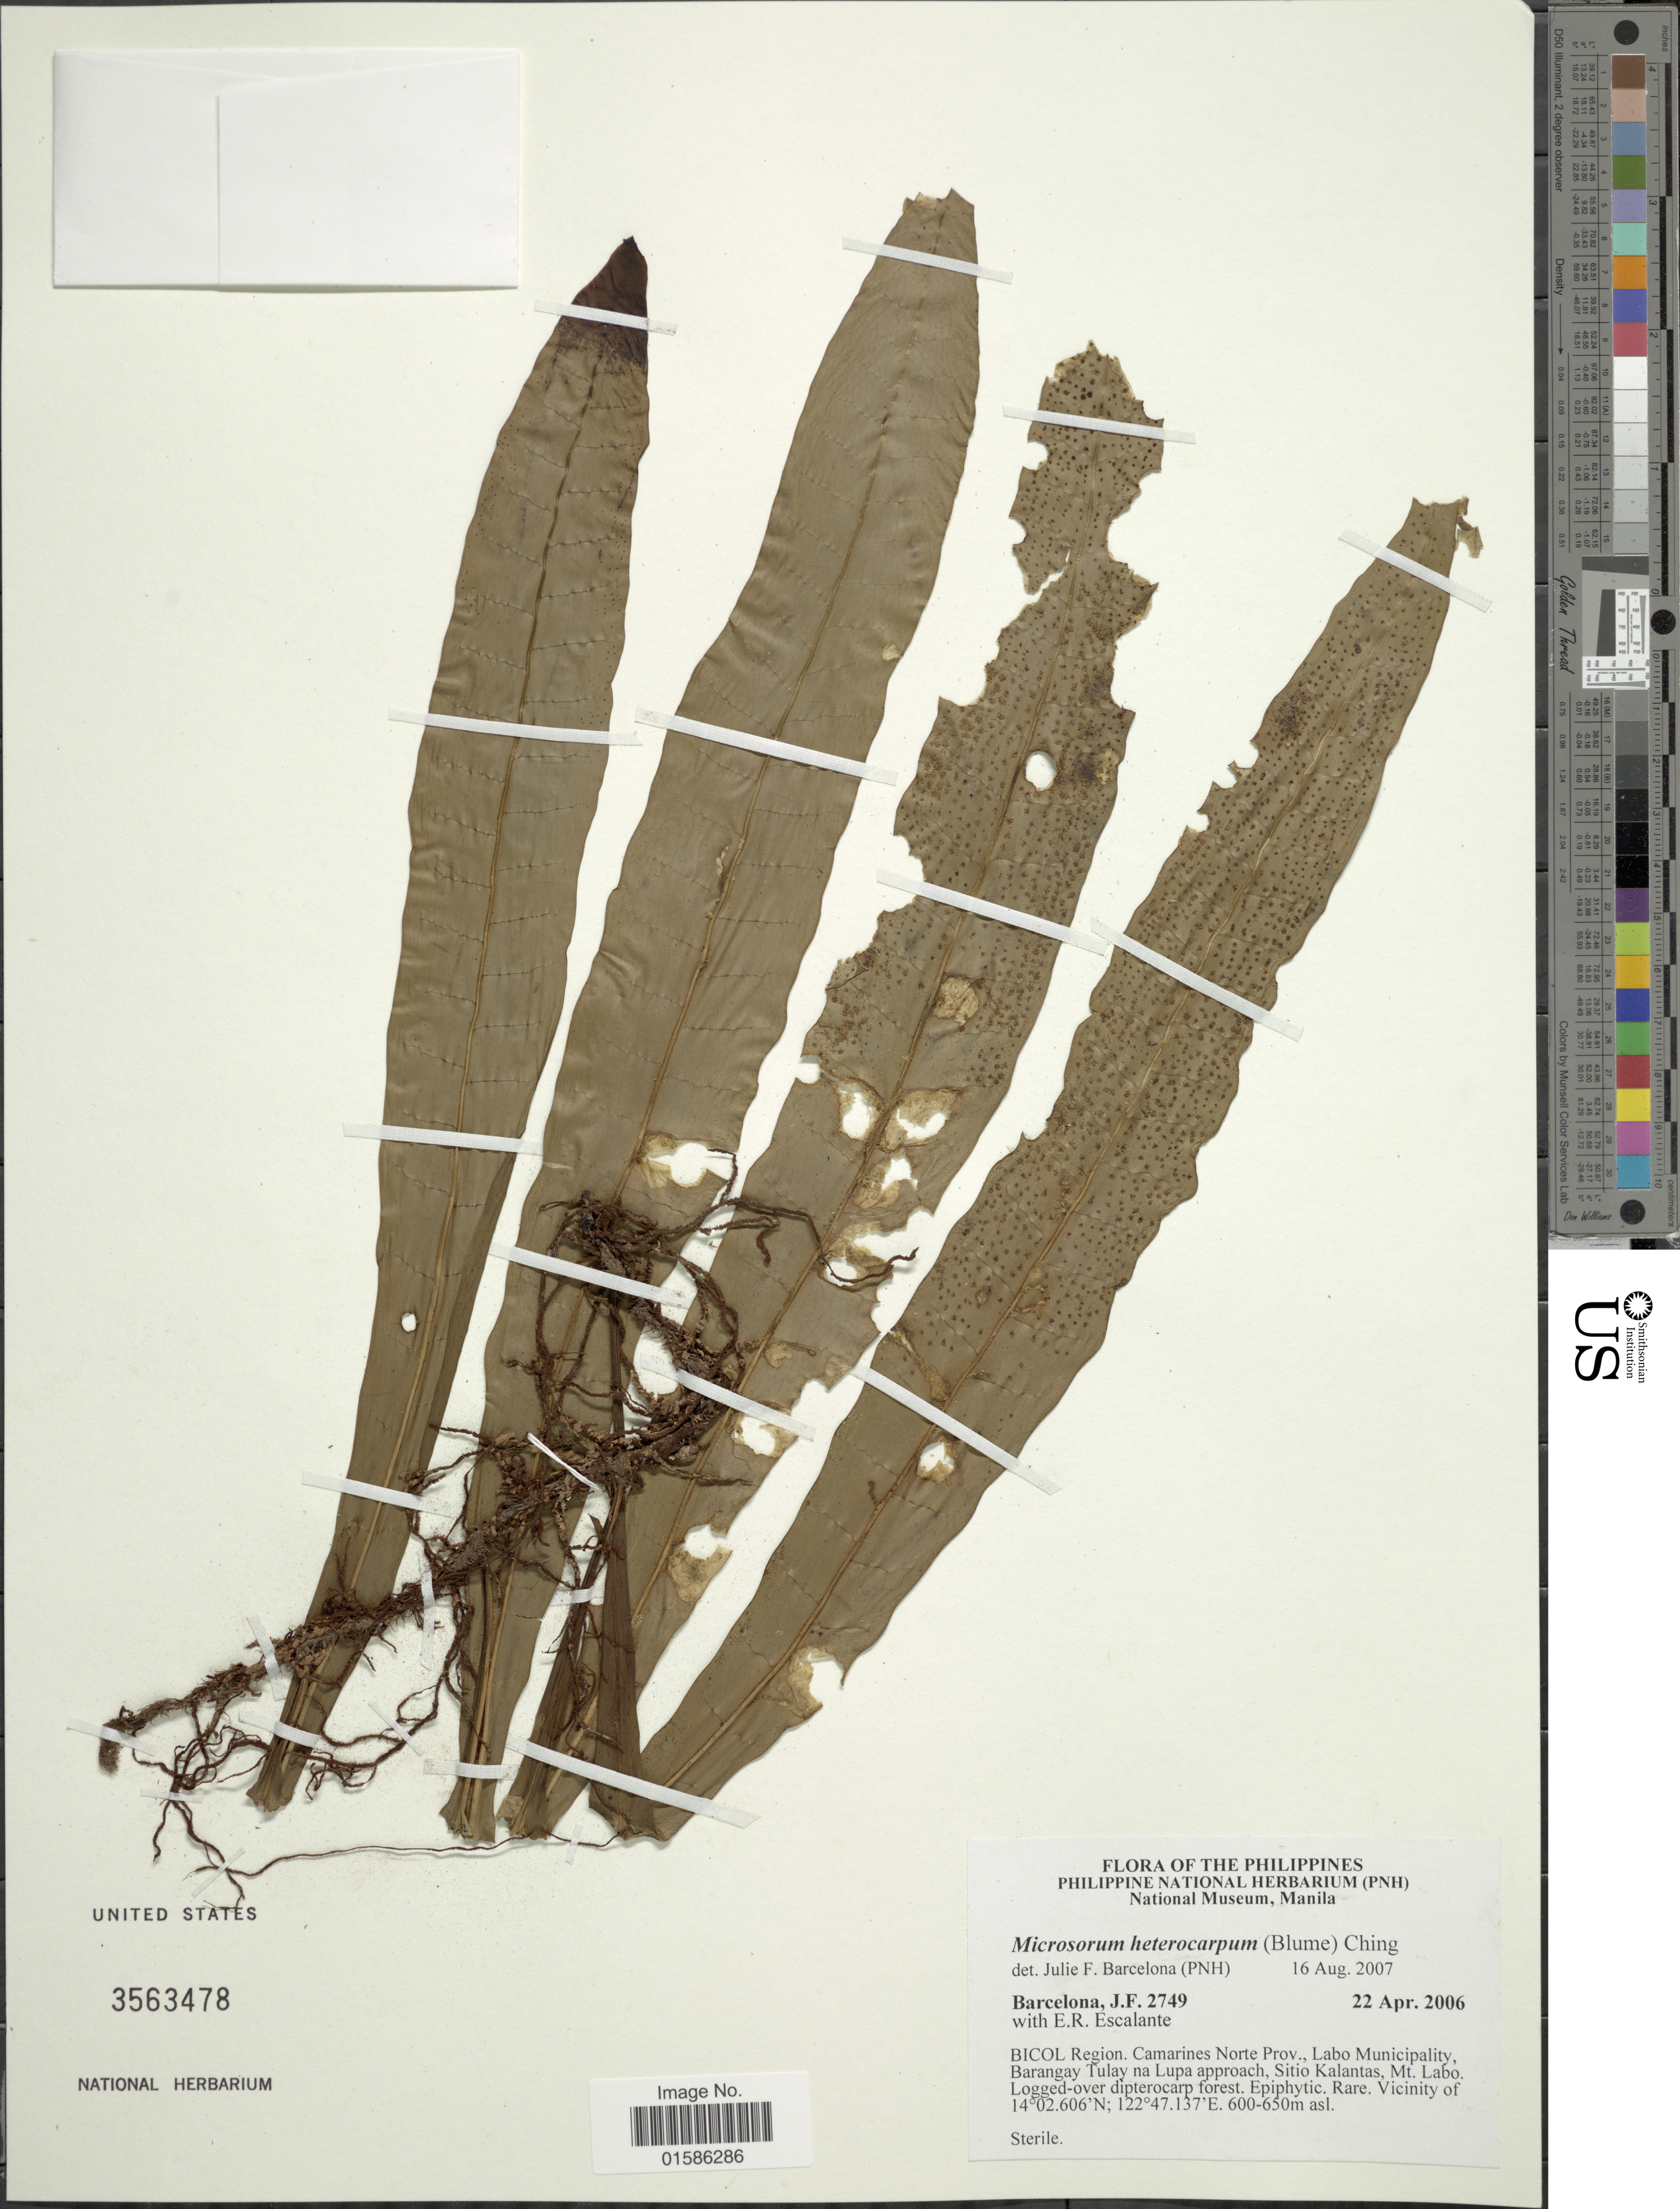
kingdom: Plantae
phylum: Tracheophyta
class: Polypodiopsida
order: Polypodiales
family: Polypodiaceae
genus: Microsorum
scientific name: Microsorum heterocarpum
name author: (Blume) Ching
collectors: J. F. Barcelona & E. Escalante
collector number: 2749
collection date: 2006-04-22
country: Philippines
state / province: Bicol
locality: Bicol Region. Camarines Norte Prov., Labo Municipality, Barangay Tulay na Lupa approach, Sitio Kalantas, Mt Labo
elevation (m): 600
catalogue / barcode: US 3563478